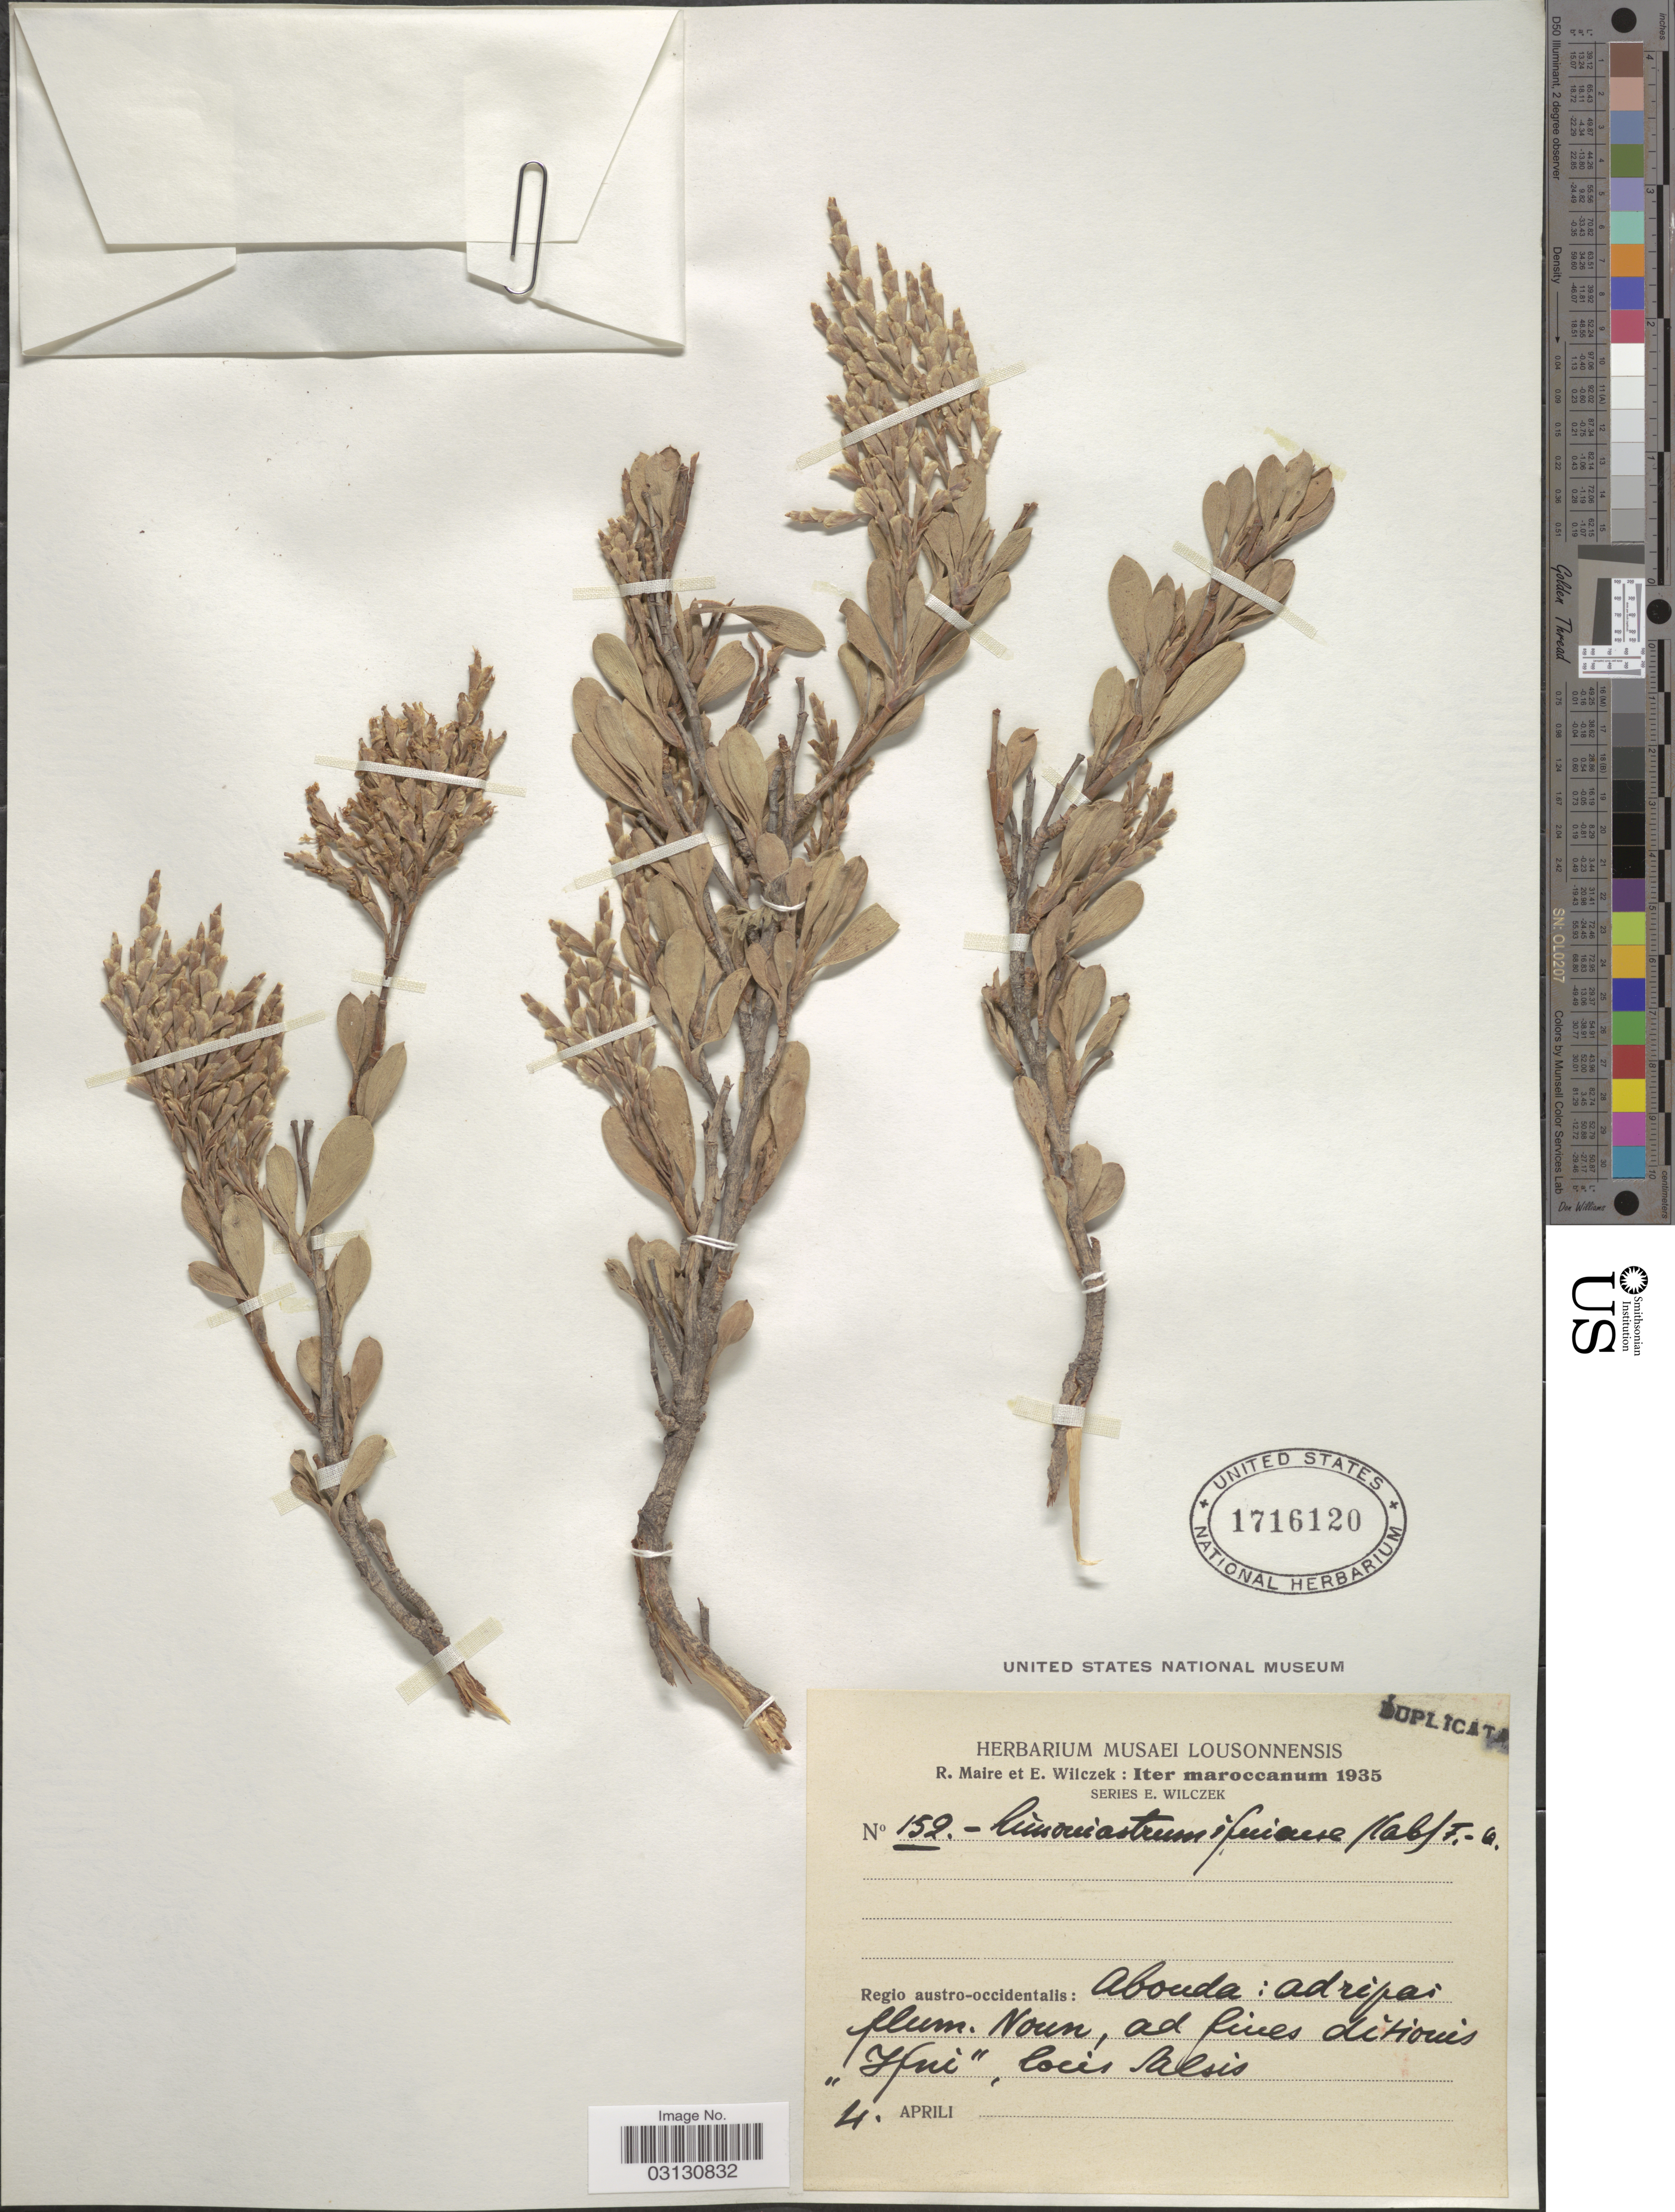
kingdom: Plantae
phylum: Tracheophyta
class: Magnoliopsida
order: Caryophyllales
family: Plumbaginaceae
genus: Saharanthus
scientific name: Saharanthus ifniensis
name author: (Caball.) M.B. Crespo & Lledó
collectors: R. Maire & E. Wilczek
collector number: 152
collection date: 1935-04-04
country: Morocco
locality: Regio austro-occidentalis: Abouda: Adripai, flum. Noun, ad fives ditionis "Ifui", locis Salsis.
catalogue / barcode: US 1716120